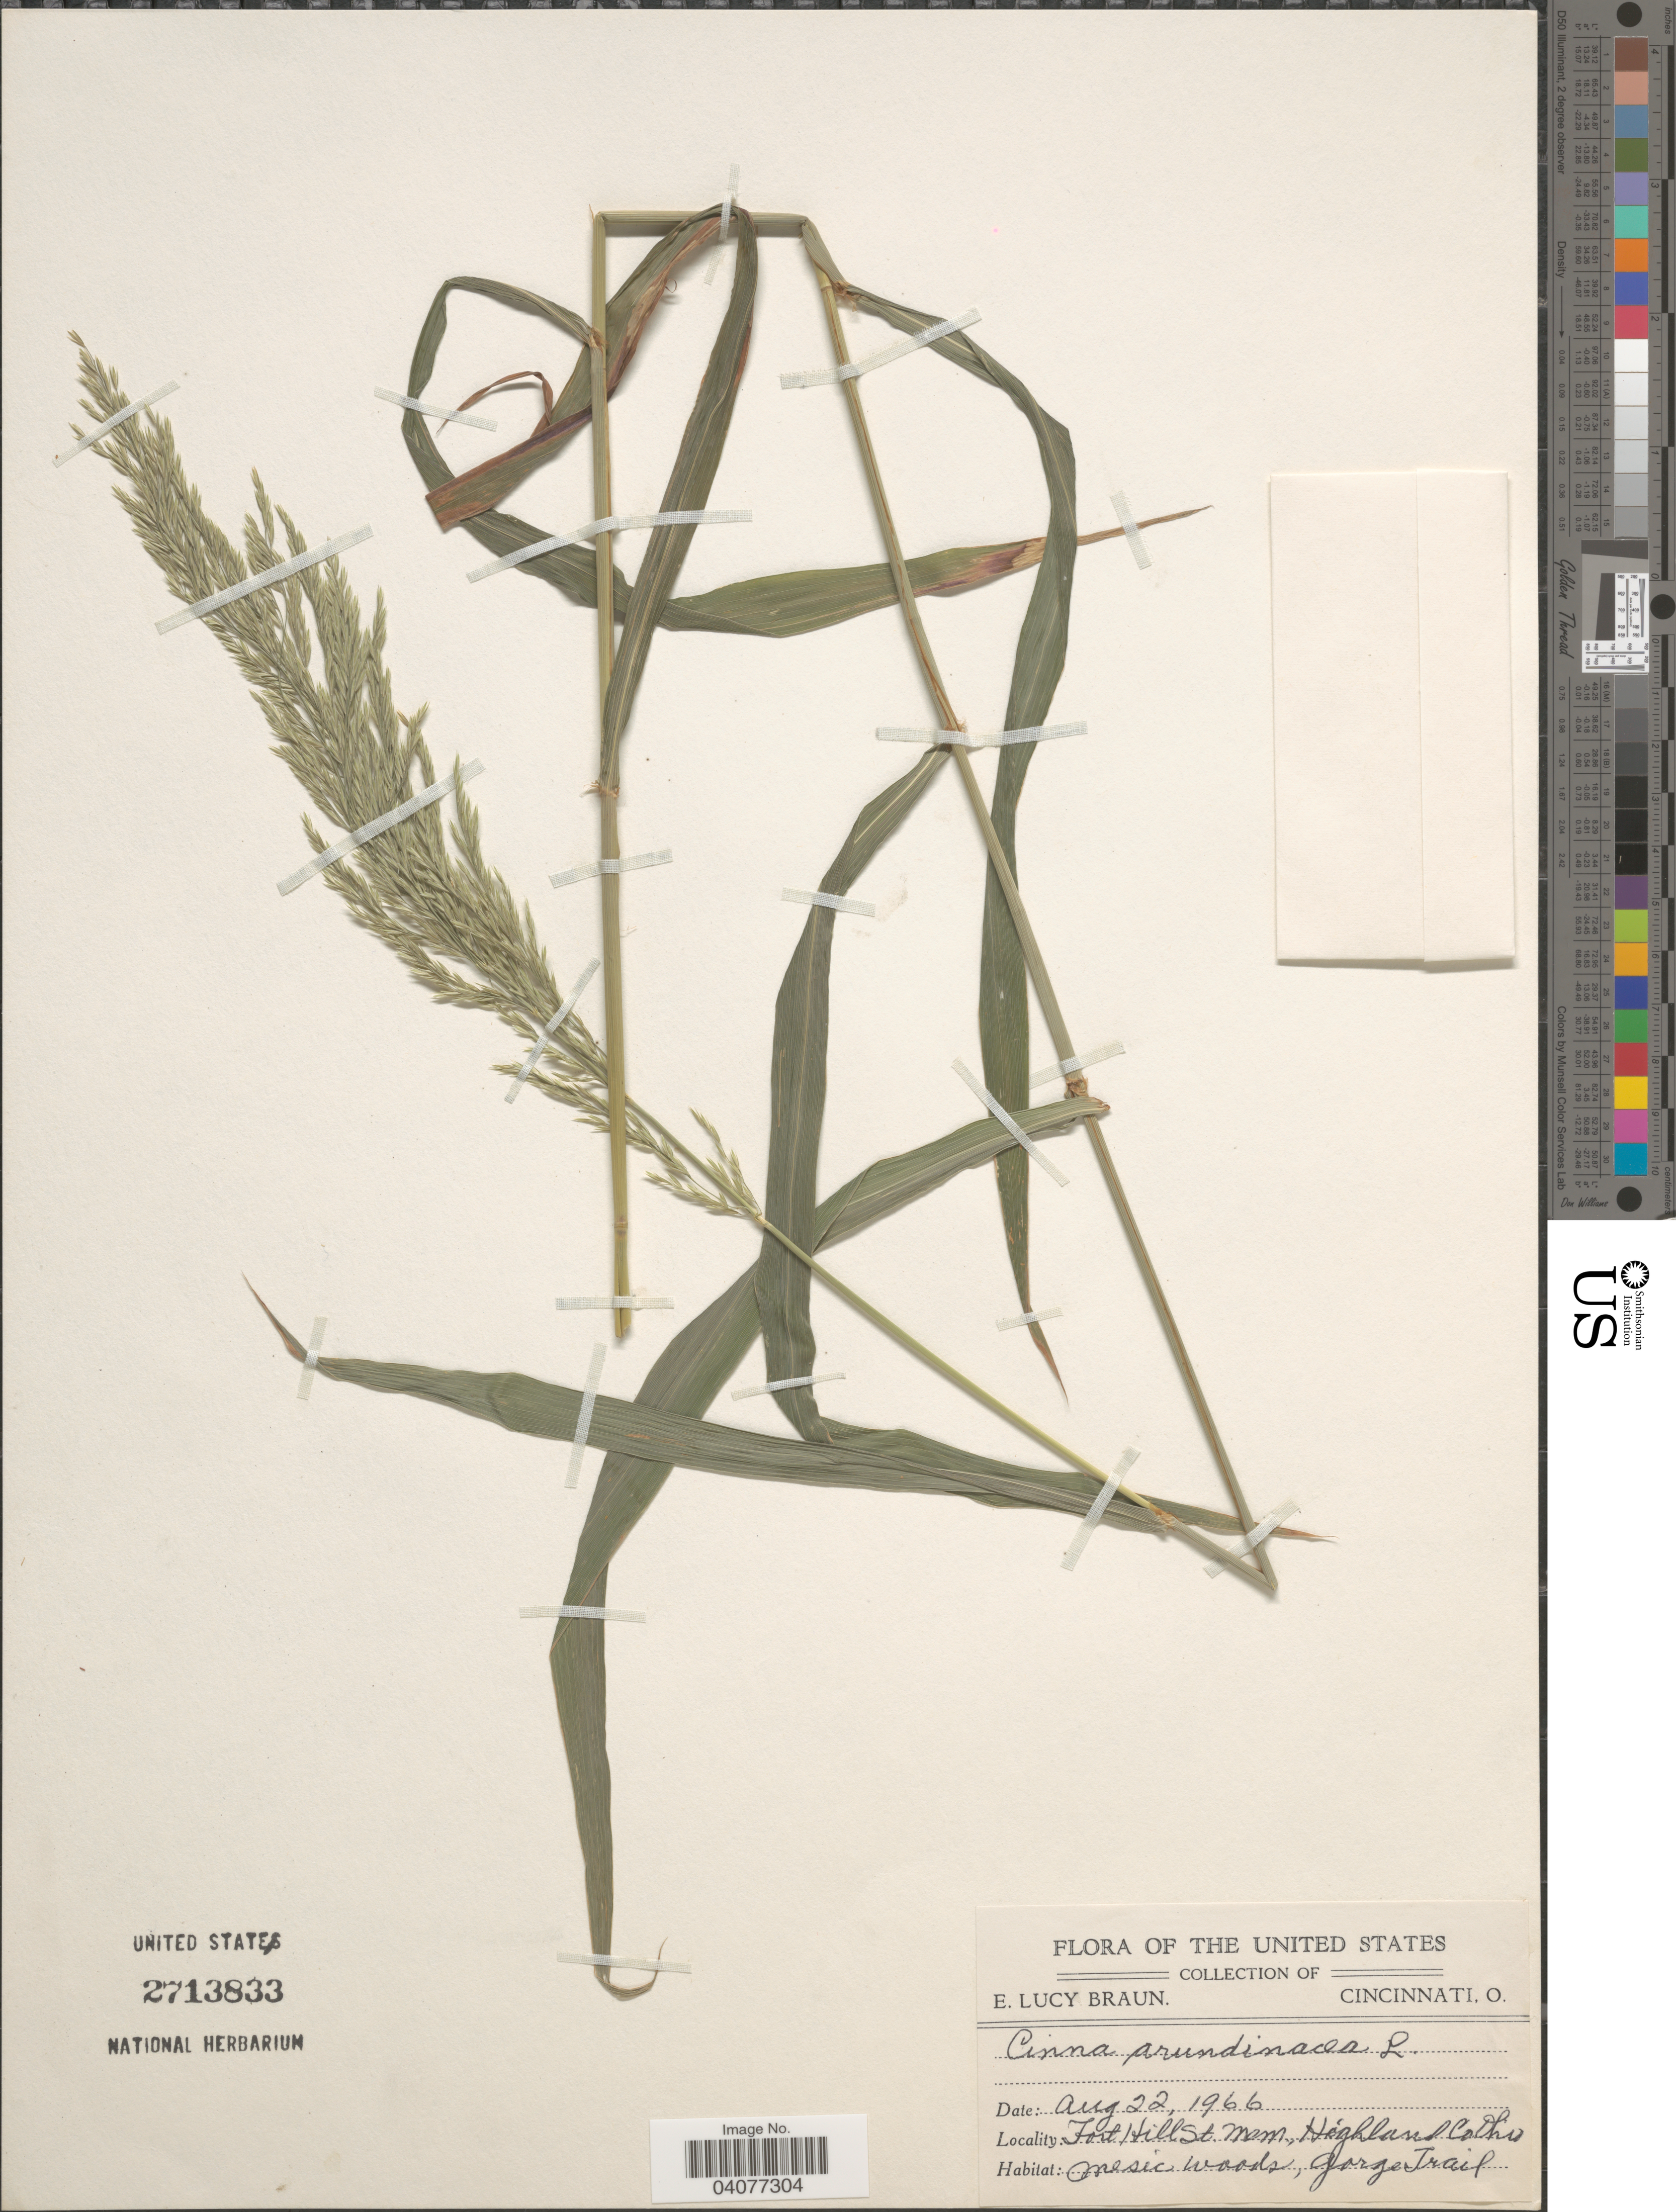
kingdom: Plantae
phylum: Tracheophyta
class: Liliopsida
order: Poales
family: Poaceae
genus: Cinna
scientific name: Cinna arundinacea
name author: L.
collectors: E. L. Braun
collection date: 1966-08-22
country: United States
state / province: Ohio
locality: Fort Hill St. Mem, Highland Co. Mesic Woods, Gorge Trail.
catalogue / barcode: US 2713833